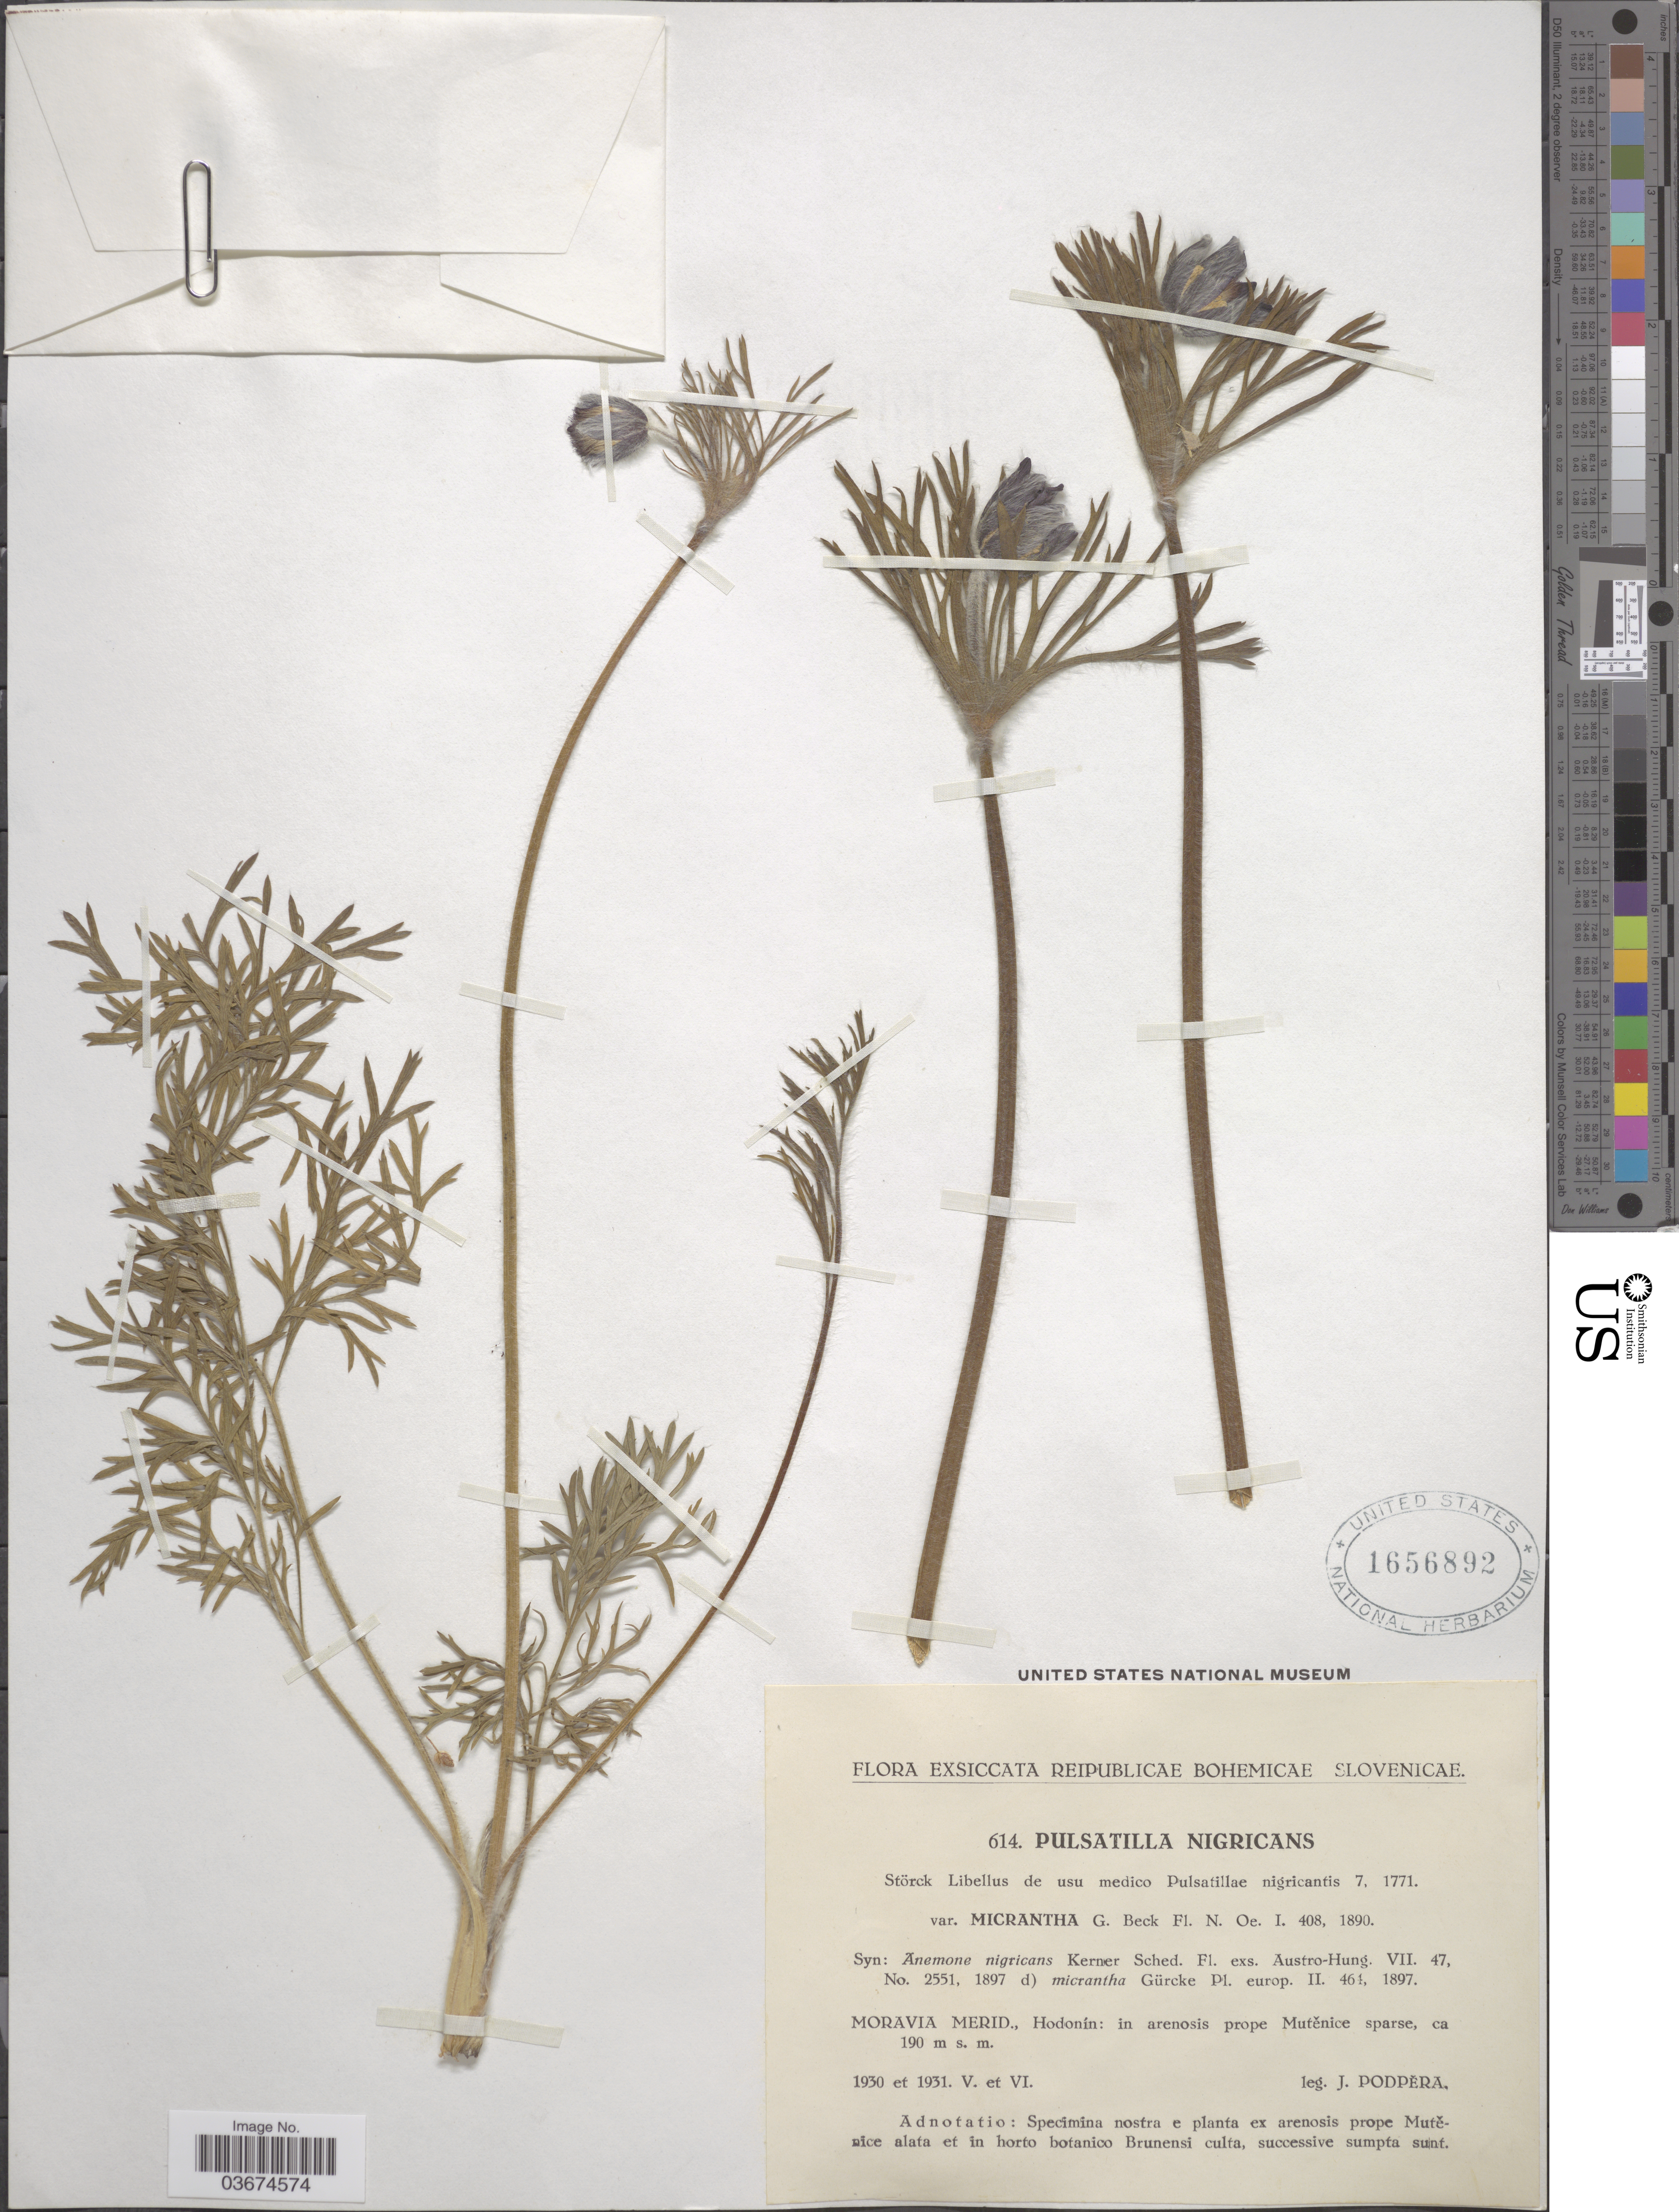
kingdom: Plantae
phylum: Tracheophyta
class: Magnoliopsida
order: Ranunculales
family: Ranunculaceae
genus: Pulsatilla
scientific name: Pulsatilla nigricans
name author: Storck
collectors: J. Podpera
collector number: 614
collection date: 1930-05/1931-06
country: Czechia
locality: Reipublicae Bohemicae Slovenicae. Moravia Merid., Hodonín: in arenosis prope Mutěnice sparse.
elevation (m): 190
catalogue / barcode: US 1656892